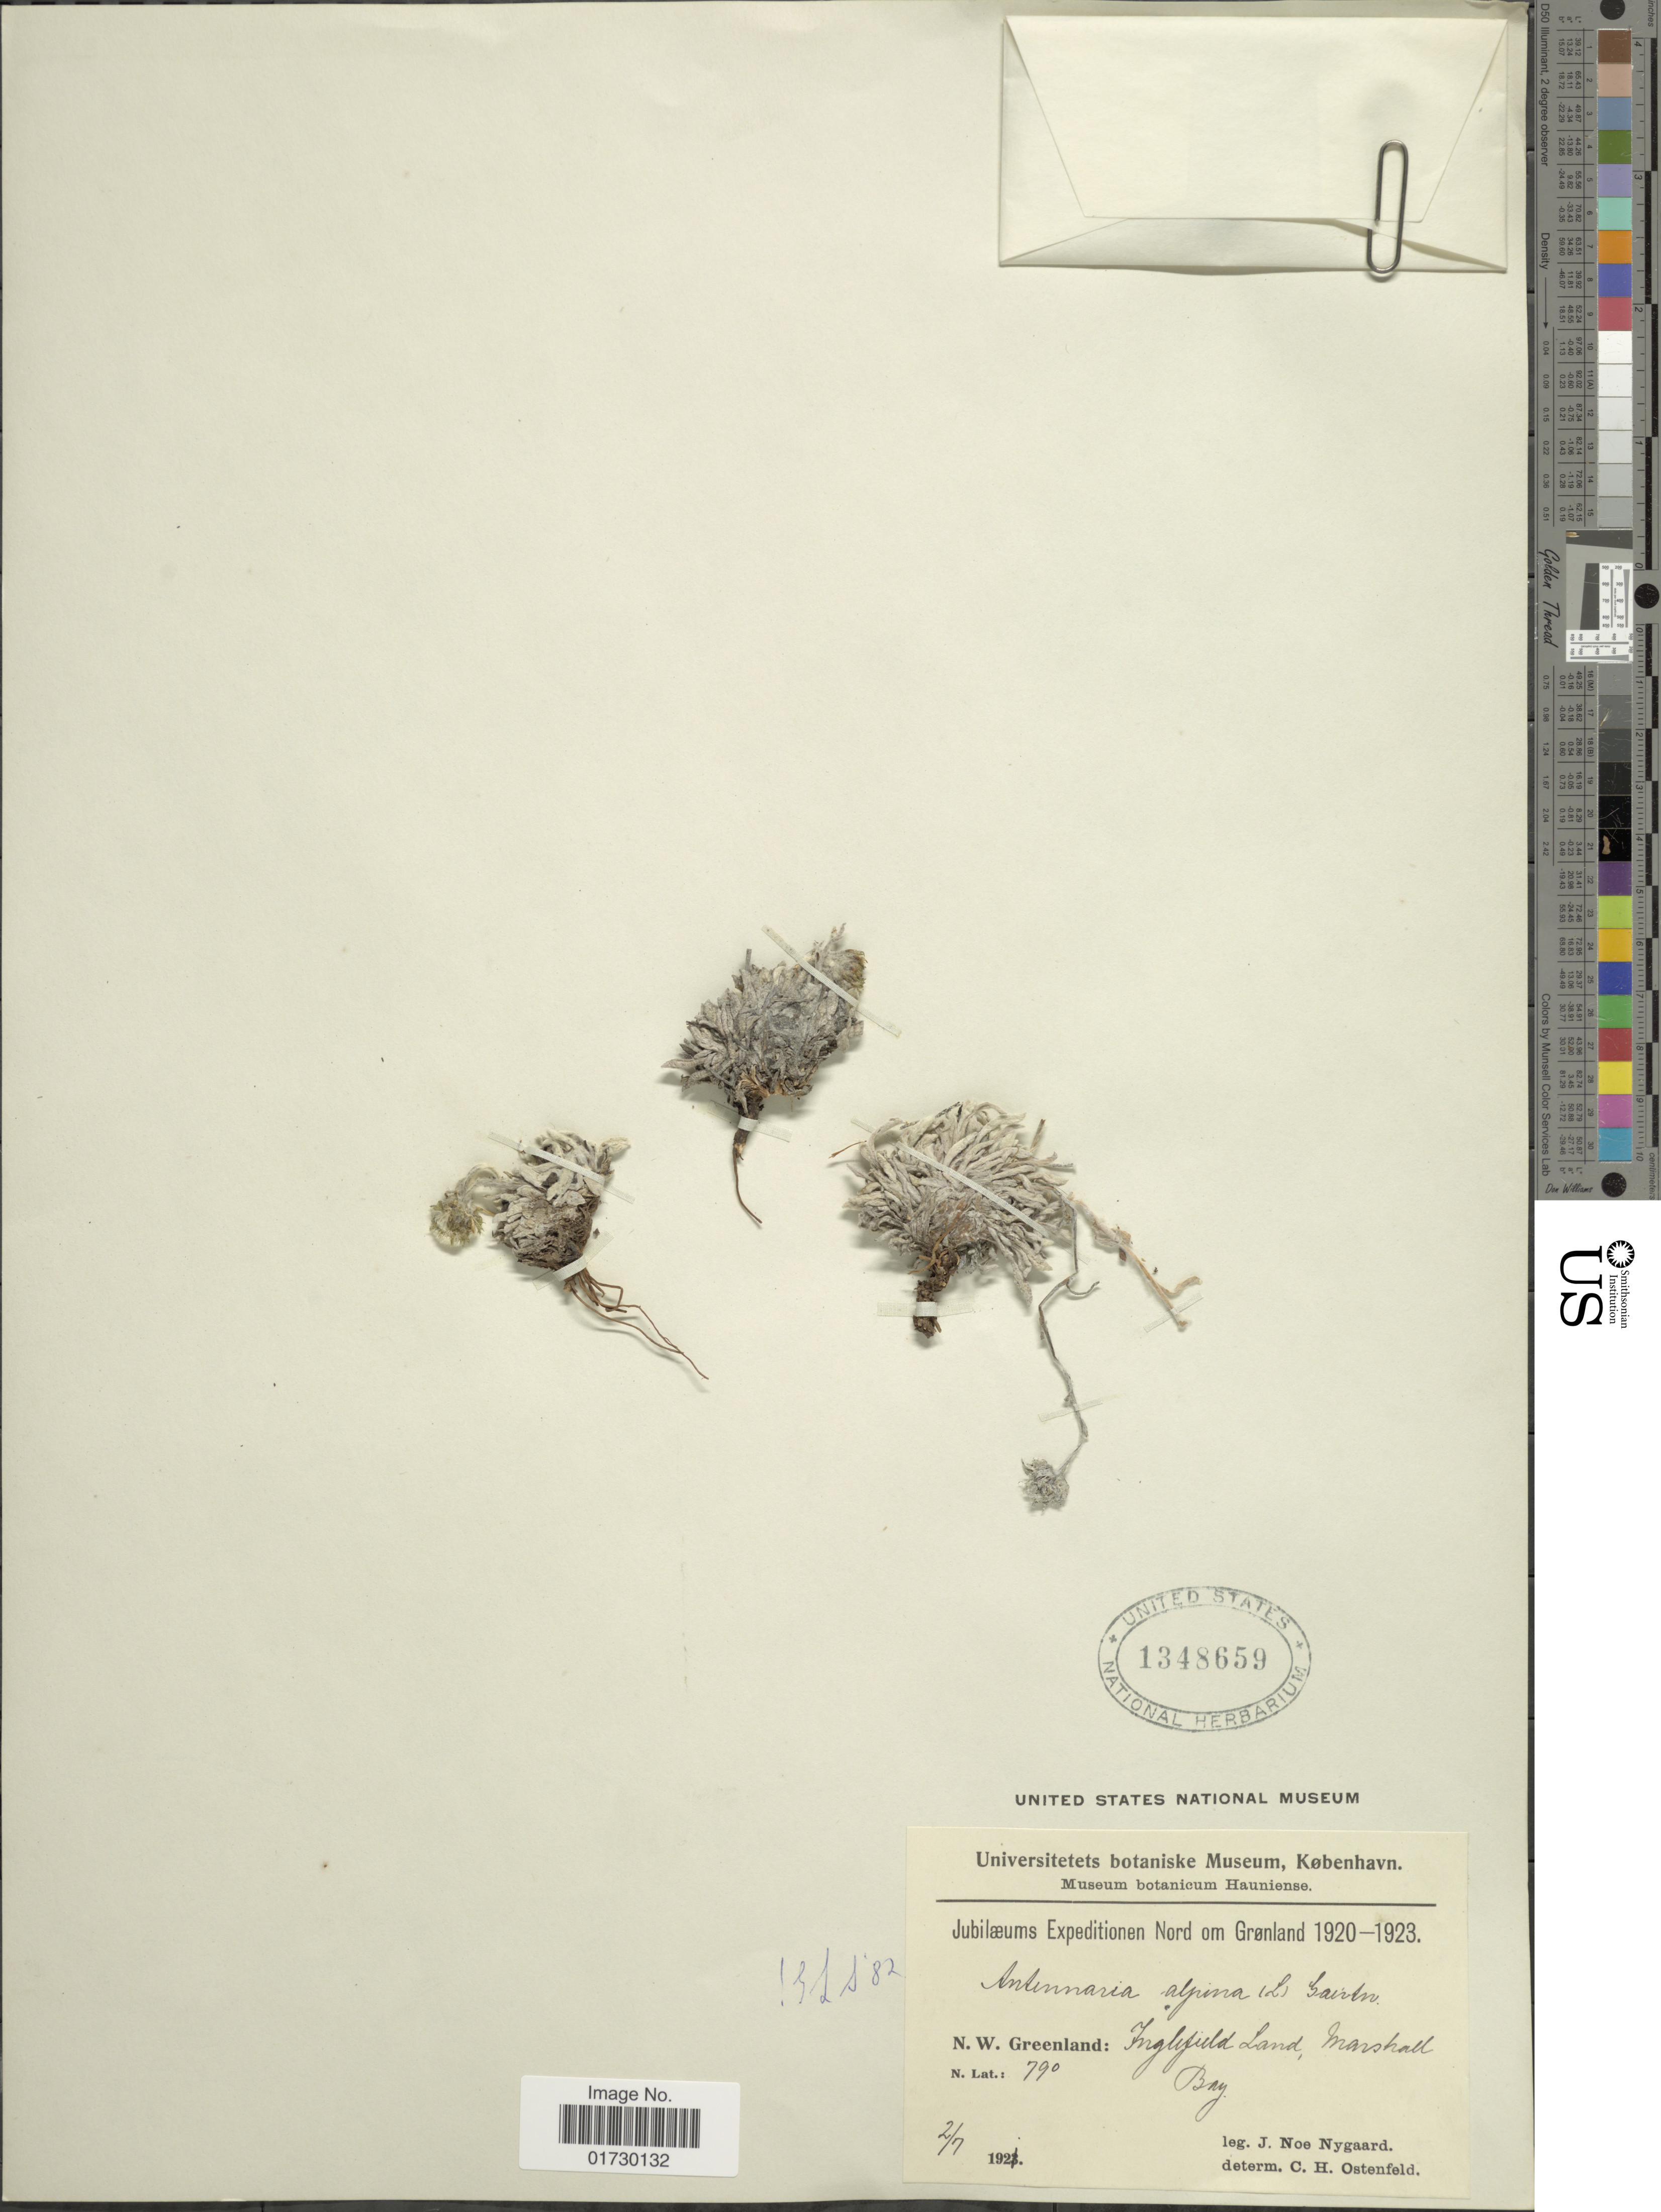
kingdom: Plantae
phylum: Tracheophyta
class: Magnoliopsida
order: Asterales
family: Asteraceae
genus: Antennaria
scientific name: Antennaria alpina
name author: (L.) Gaertn.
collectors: J. Nygaard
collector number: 790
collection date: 1921-07-02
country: Greenland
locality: N. W. Greenland: Inglefield Land, Marshall Bay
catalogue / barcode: US 1348659